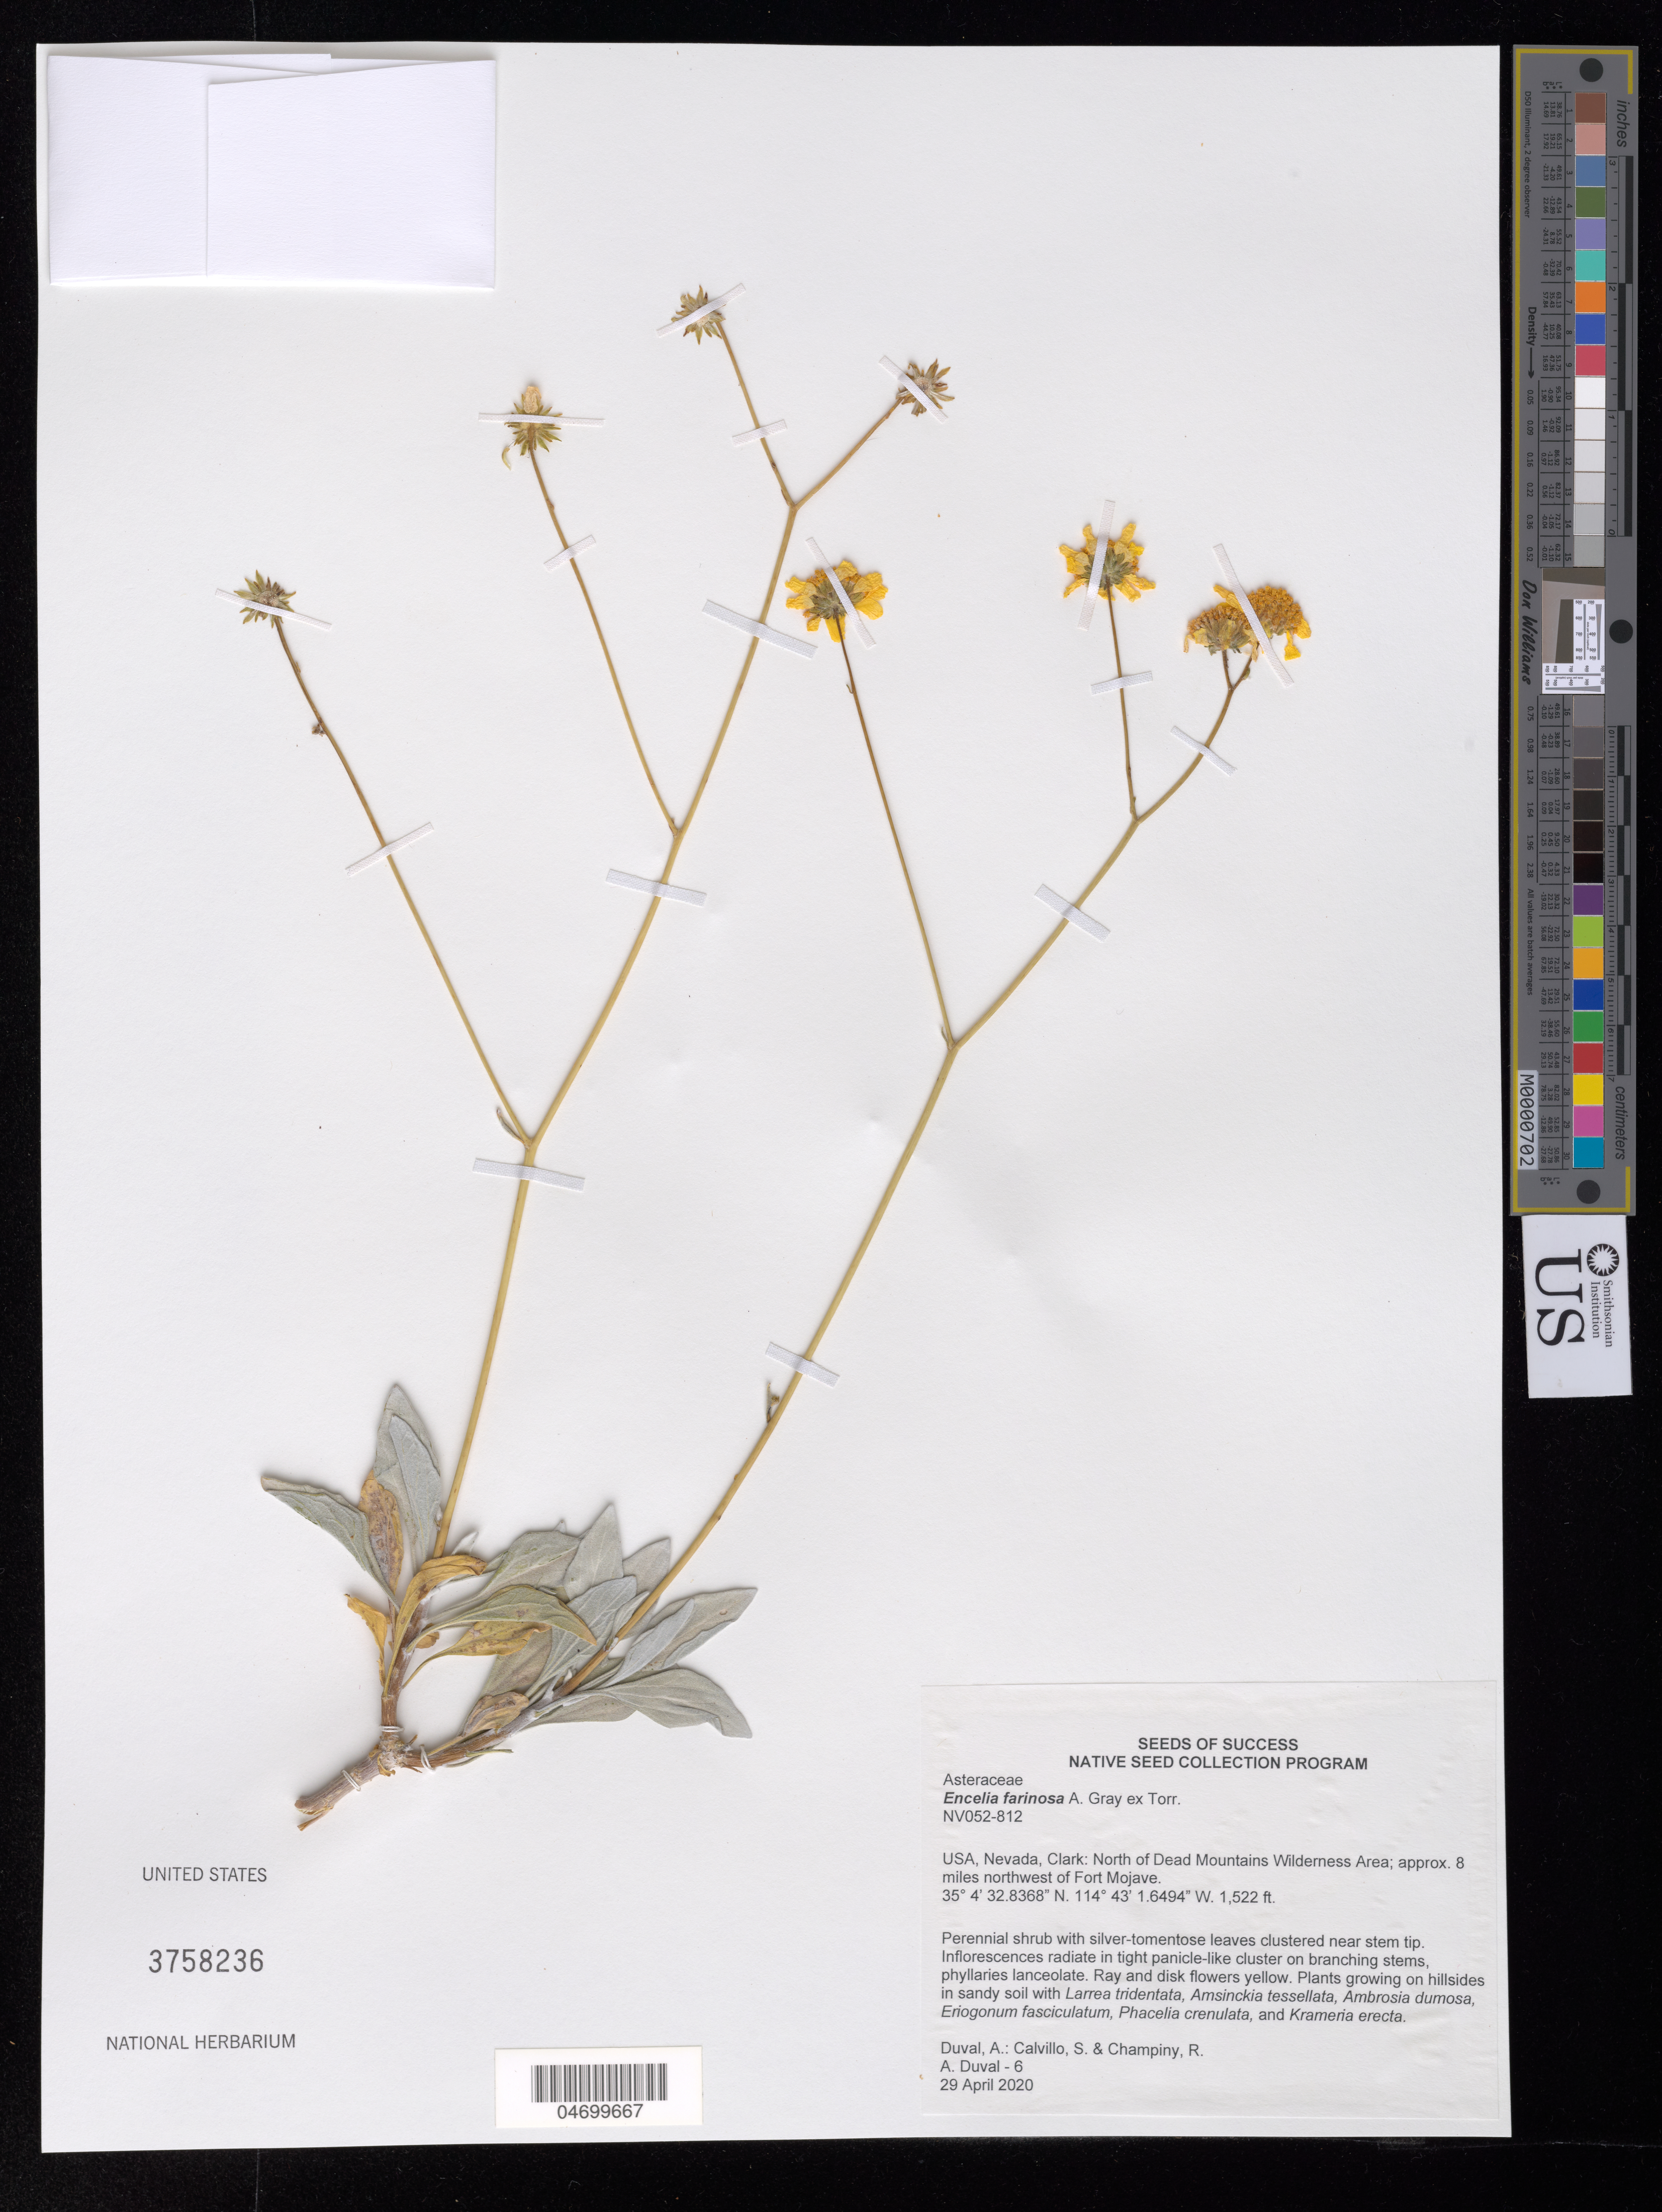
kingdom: Plantae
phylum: Tracheophyta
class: Magnoliopsida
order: Asterales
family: Asteraceae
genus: Encelia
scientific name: Encelia farinosa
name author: A. Gray ex Torr.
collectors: A. Duval, S. Calvillo & R. Champiny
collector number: NV052-812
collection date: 2020-04-29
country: United States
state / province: Nevada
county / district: Clark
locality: N of Dead Mtns Wilderness Area, 8 mi. NW of Fort Mojave.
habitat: Hillsides in sandy soil. With Larrea tridentata, Ambrosia dumosa, Krameria erecta, etc.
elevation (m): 464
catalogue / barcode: US 3758236